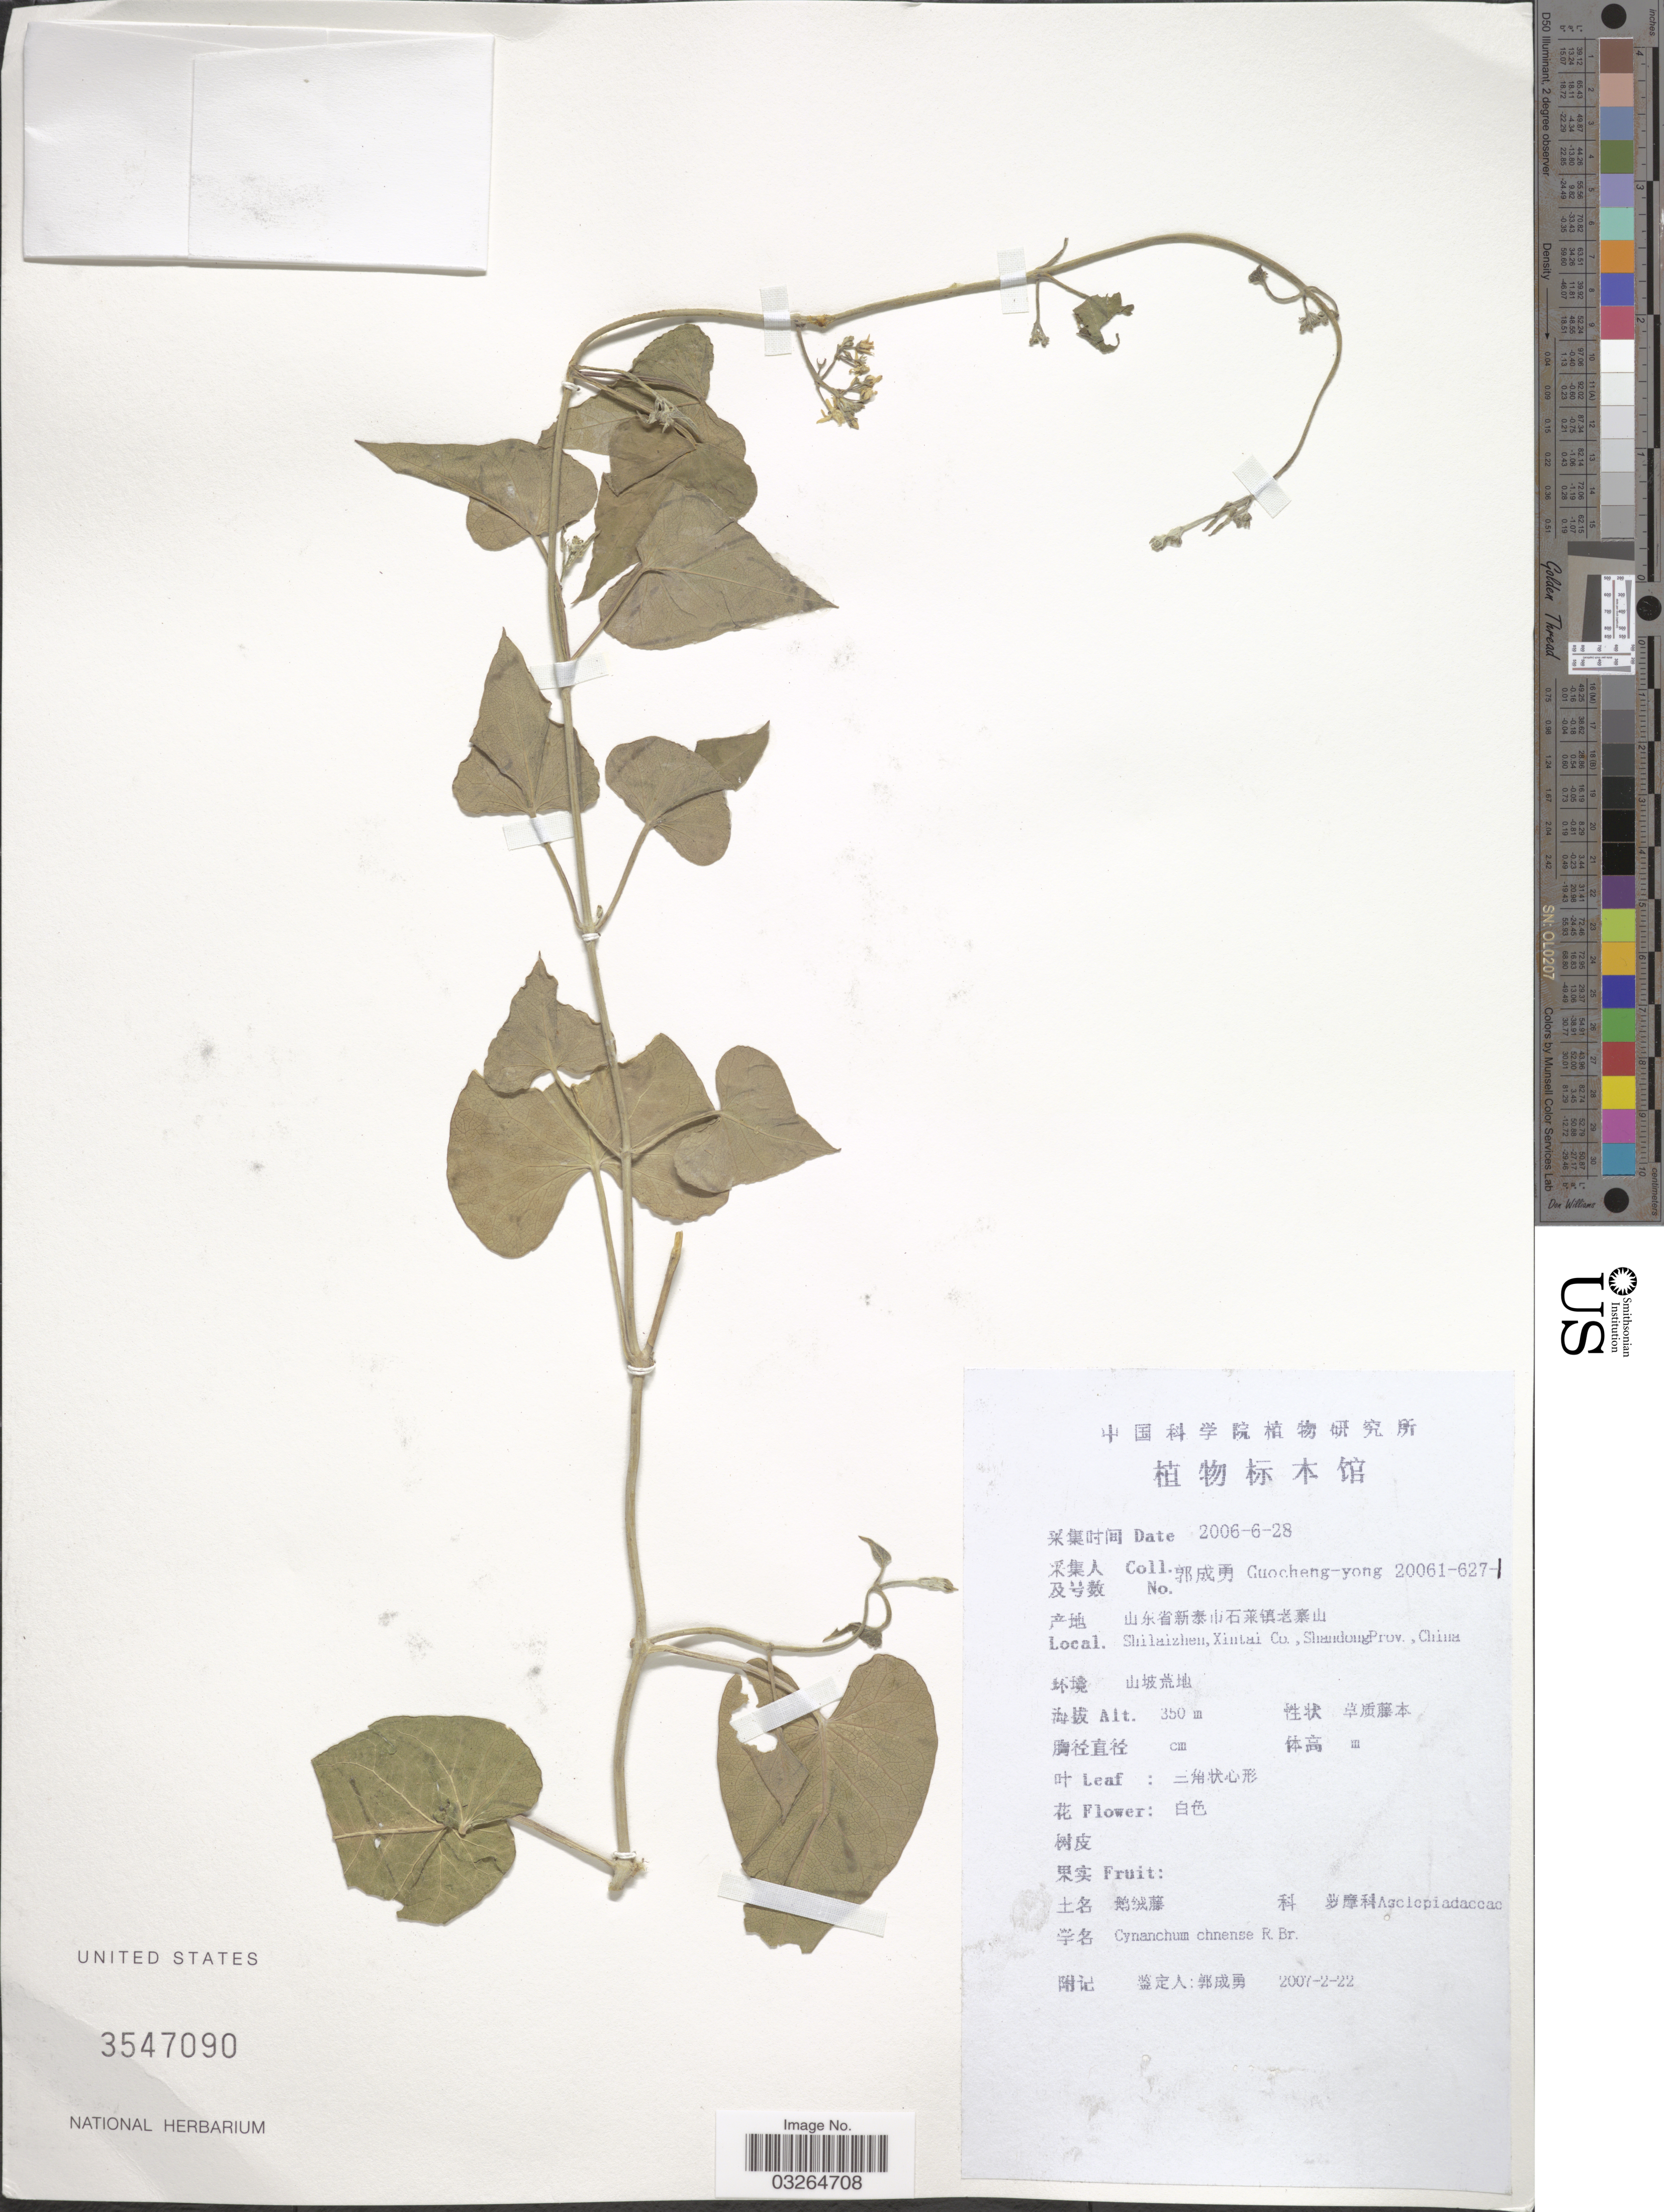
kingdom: Plantae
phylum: Tracheophyta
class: Magnoliopsida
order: Gentianales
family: Apocynaceae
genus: Cynanchum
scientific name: Cynanchum chinense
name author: R. Br.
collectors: Guo cheng-yong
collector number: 20061-627-1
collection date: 2006-06-28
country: China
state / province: Shandong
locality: Shilaizhen, Xintai Co.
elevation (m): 350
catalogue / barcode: US 3547090